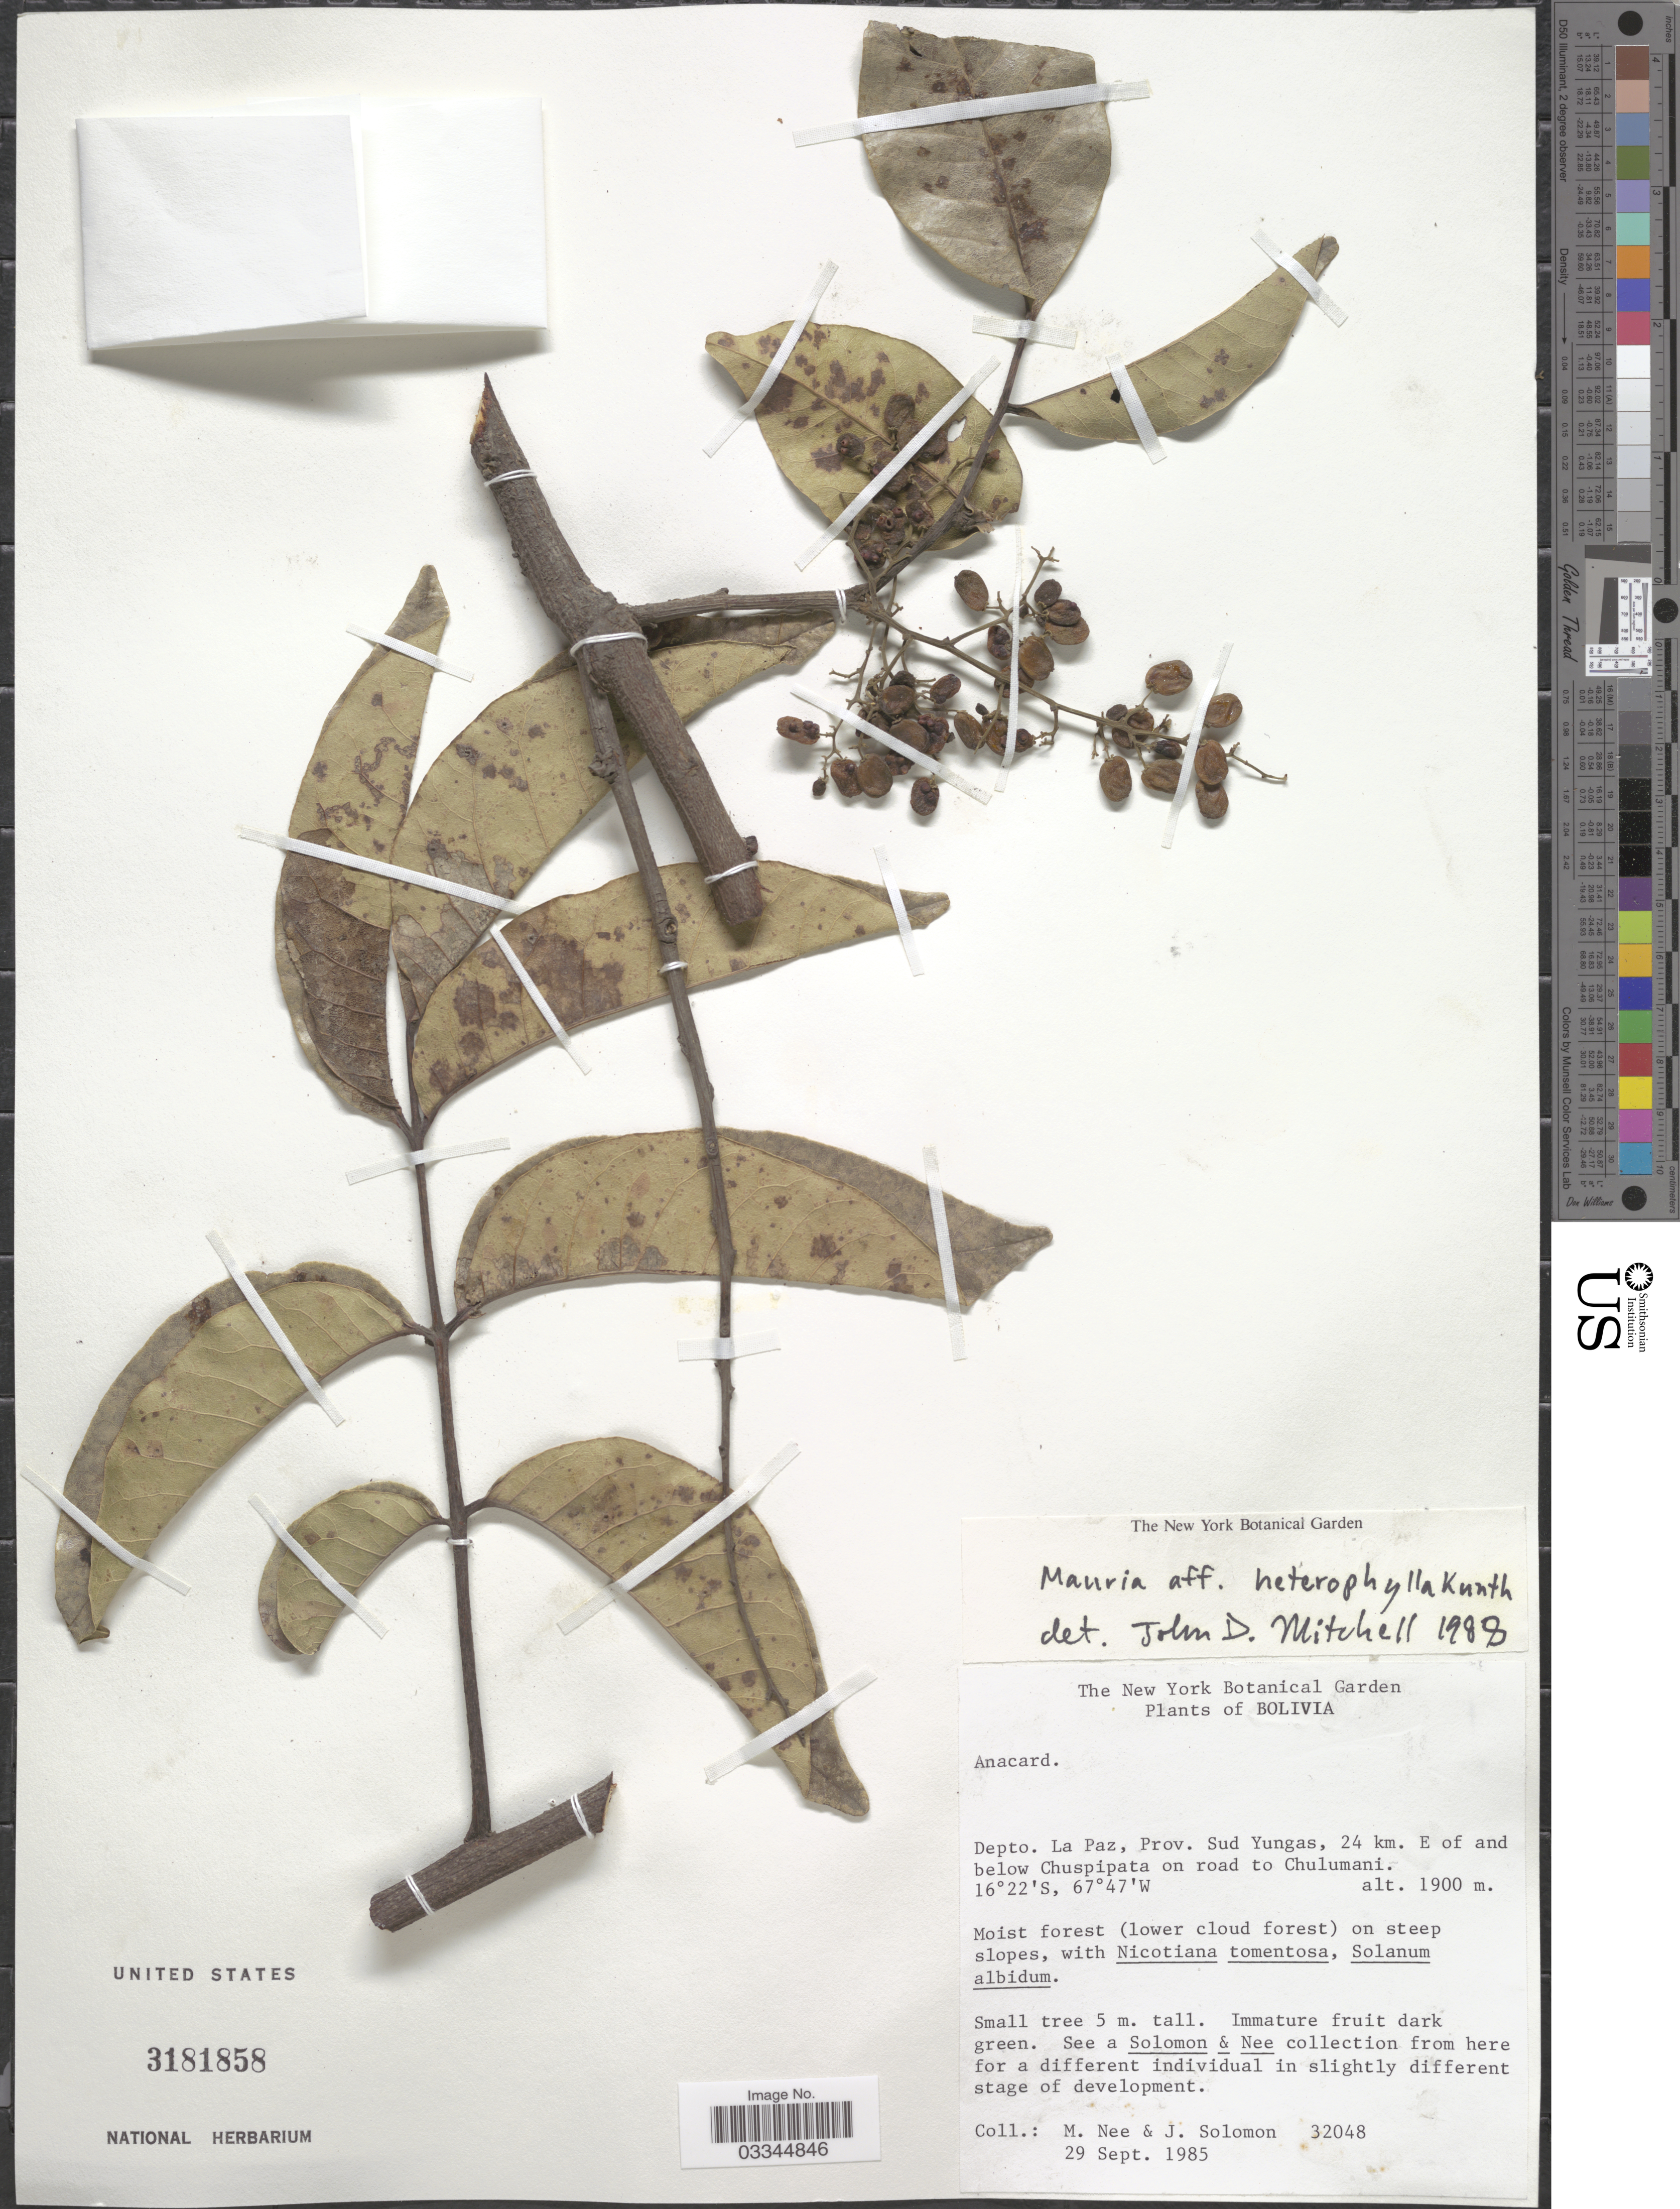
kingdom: Plantae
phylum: Tracheophyta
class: Magnoliopsida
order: Sapindales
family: Anacardiaceae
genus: Mauria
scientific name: Mauria heterophylla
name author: Kunth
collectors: M. Nee & J. Solomon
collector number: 32048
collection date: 1985-09-29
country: Bolivia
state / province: La Paz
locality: Depto. La Paz, prov. Sud Yungas, 24 km. E of and below Chuspipata on road to Chulumani.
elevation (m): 1900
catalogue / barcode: US 3181858